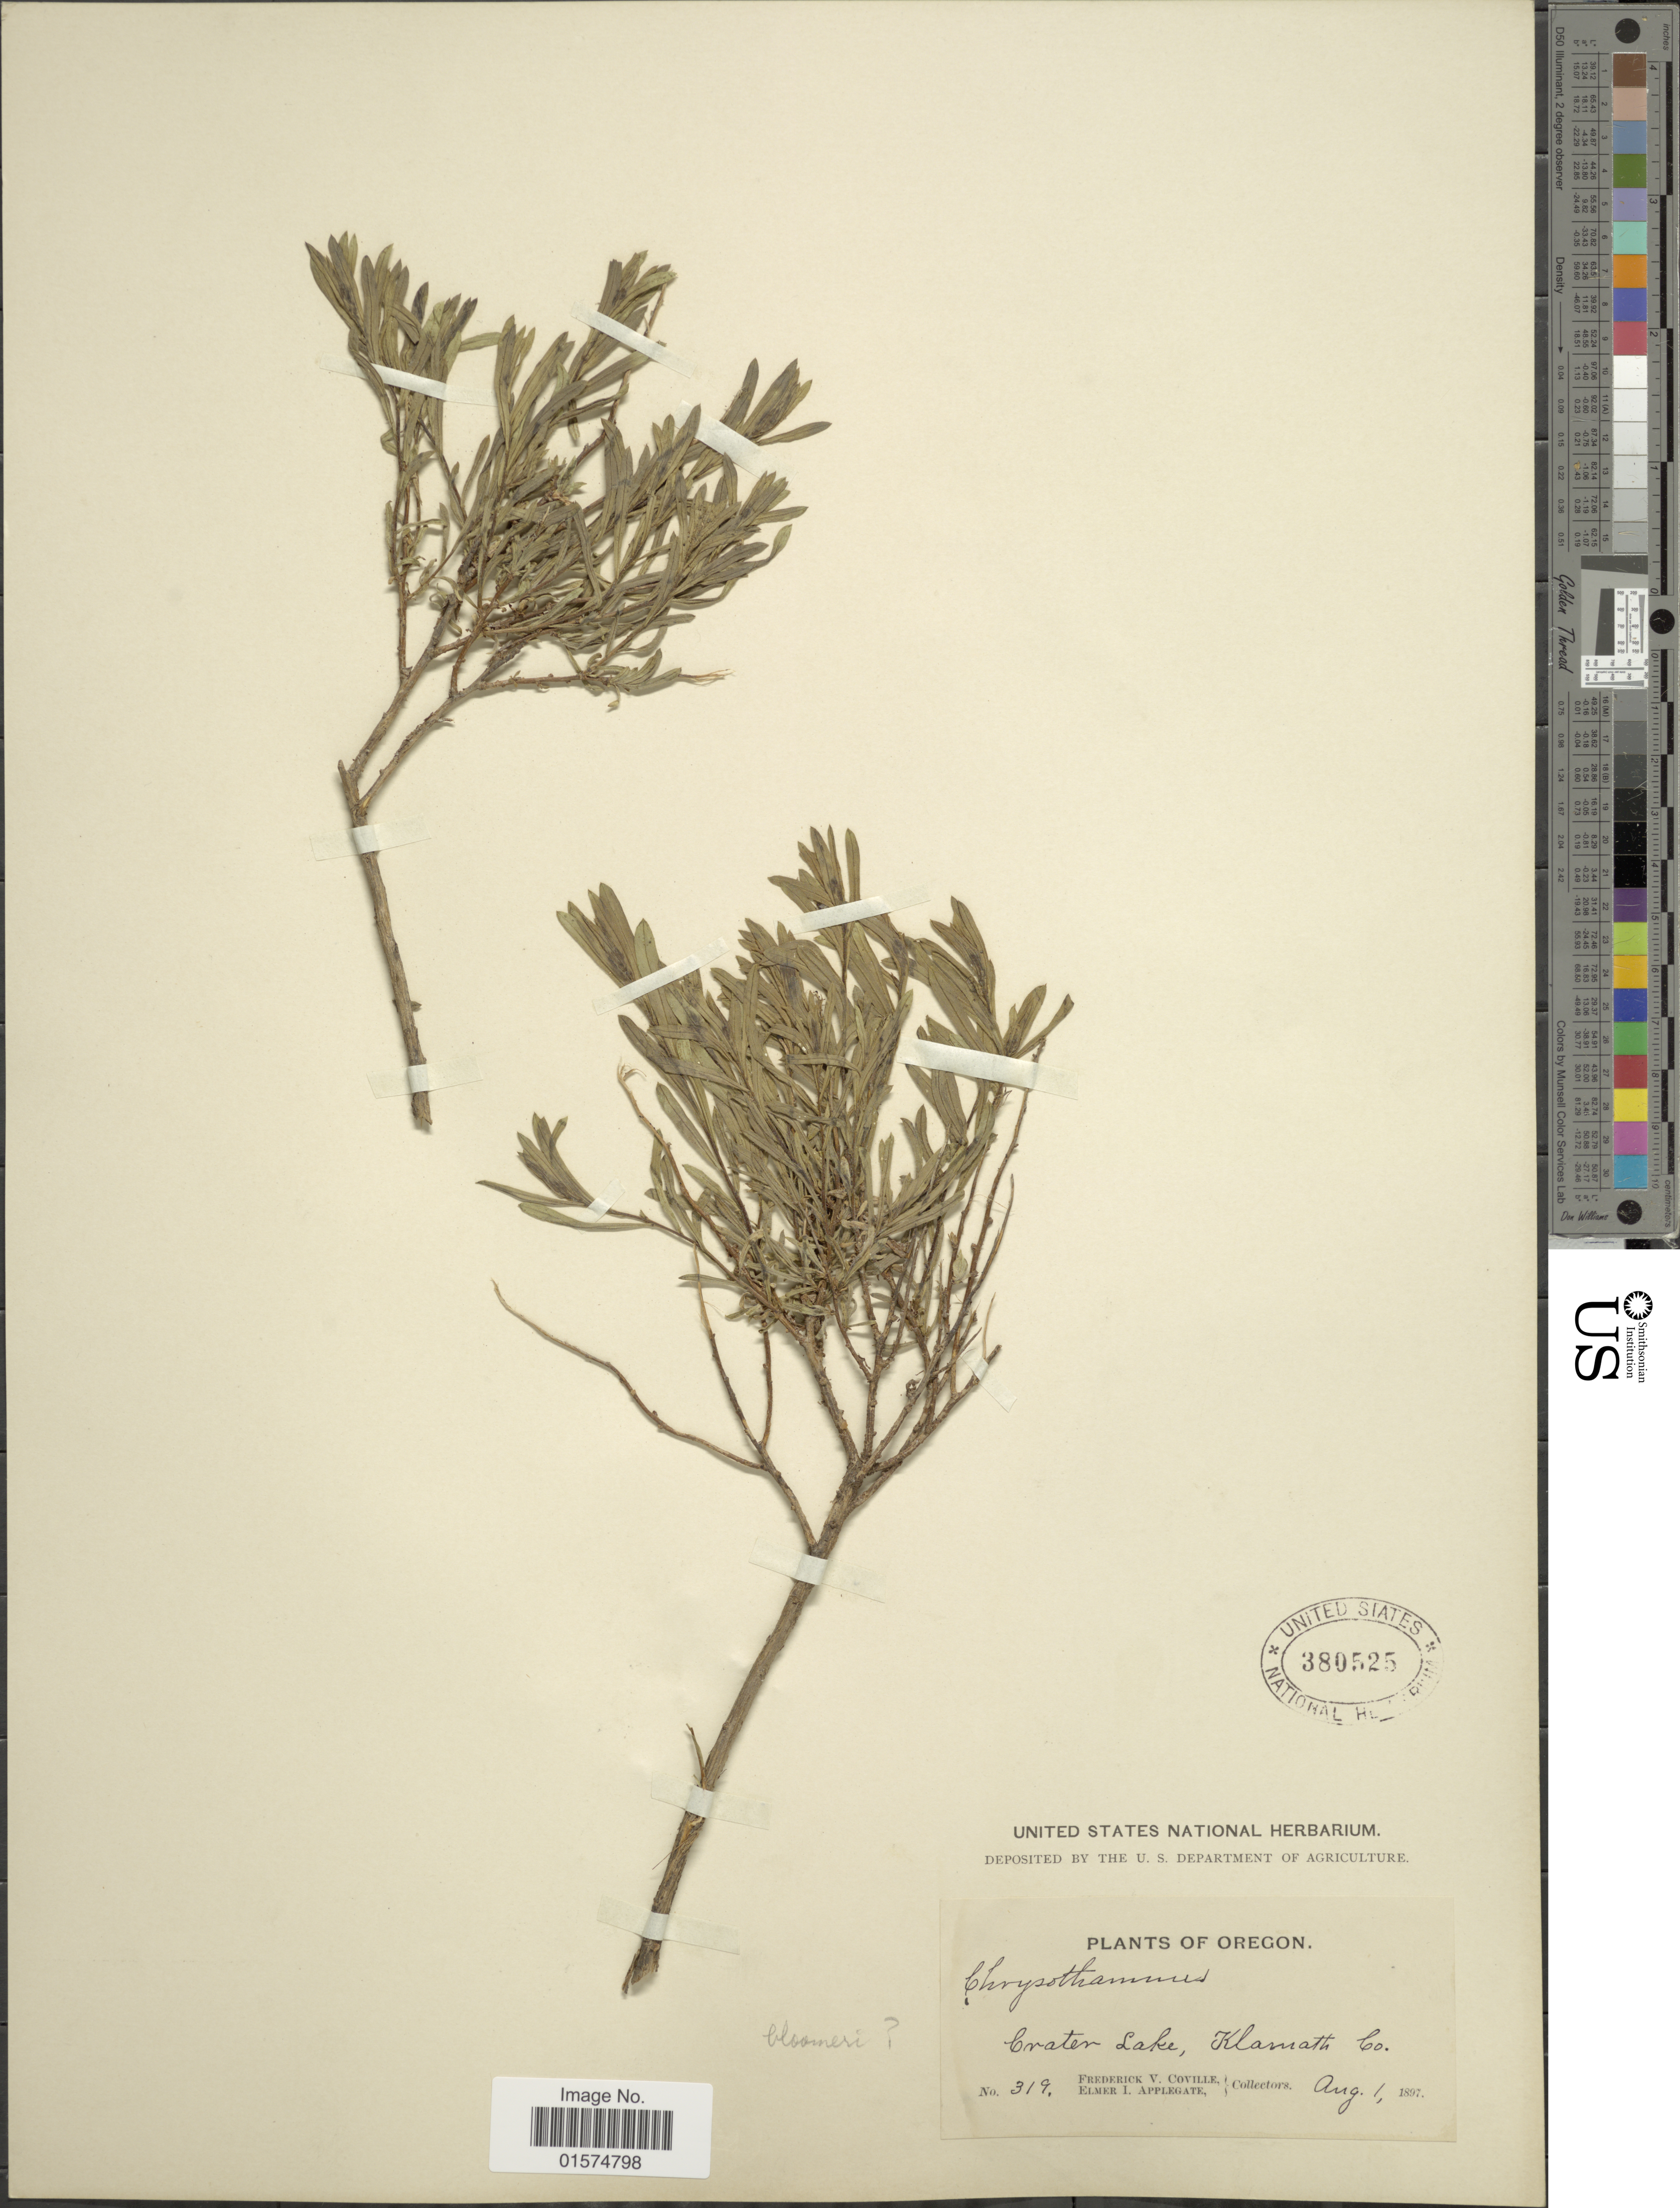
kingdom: Plantae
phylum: Tracheophyta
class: Magnoliopsida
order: Asterales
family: Asteraceae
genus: Ericameria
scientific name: Ericameria bloomeri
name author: (A. Gray) J.F. Macbr.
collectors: F. V. Coville & E. I. Applegate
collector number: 319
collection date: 1897-08-01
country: United States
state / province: Oregon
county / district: Klamath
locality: Crater Lake, Klamath Co.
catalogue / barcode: US 380525